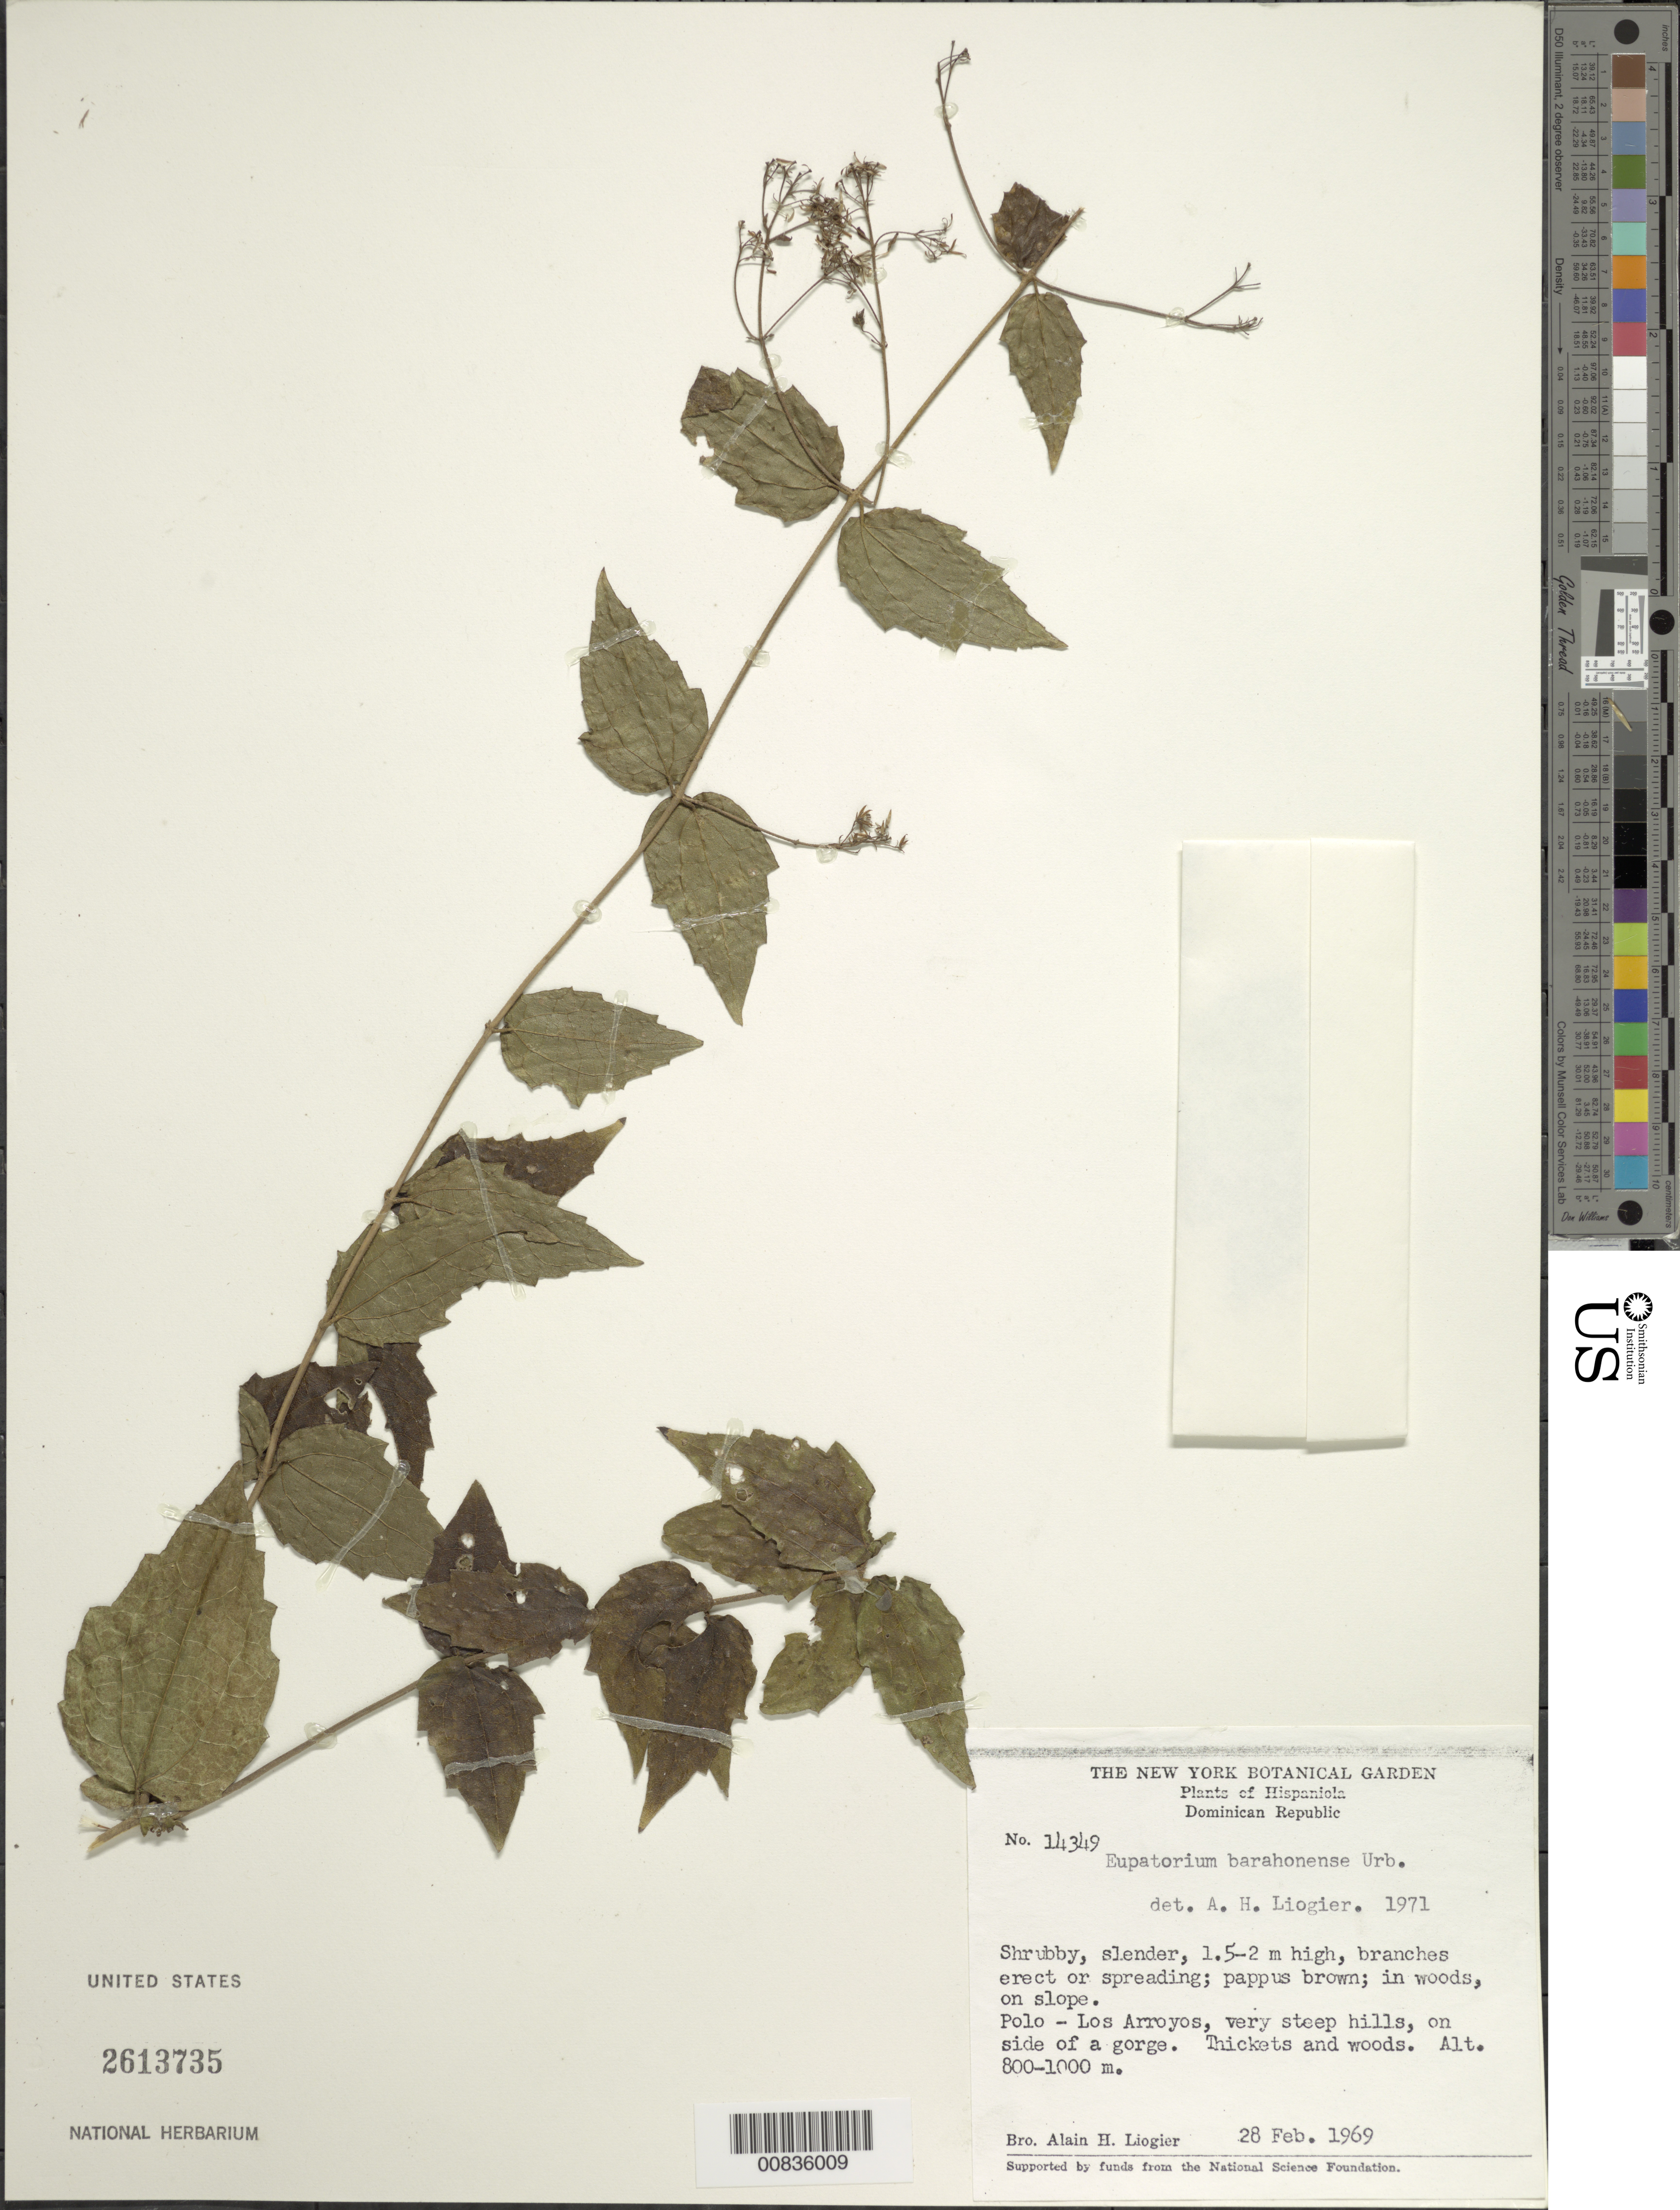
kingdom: Plantae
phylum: Tracheophyta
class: Magnoliopsida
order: Asterales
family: Asteraceae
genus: Koanophyllon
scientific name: Koanophyllon barahonense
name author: (Urb.) R.M. King & H. Rob.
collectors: A. H. Liogier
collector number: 14349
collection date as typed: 28 Feb 1969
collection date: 1969-02-28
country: Dominican Republic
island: Hispaniola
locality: Polo - Los Arroyos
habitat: In thickets and woods on very steep slope of hills of open side of a gorge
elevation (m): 800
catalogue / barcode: US 2613735